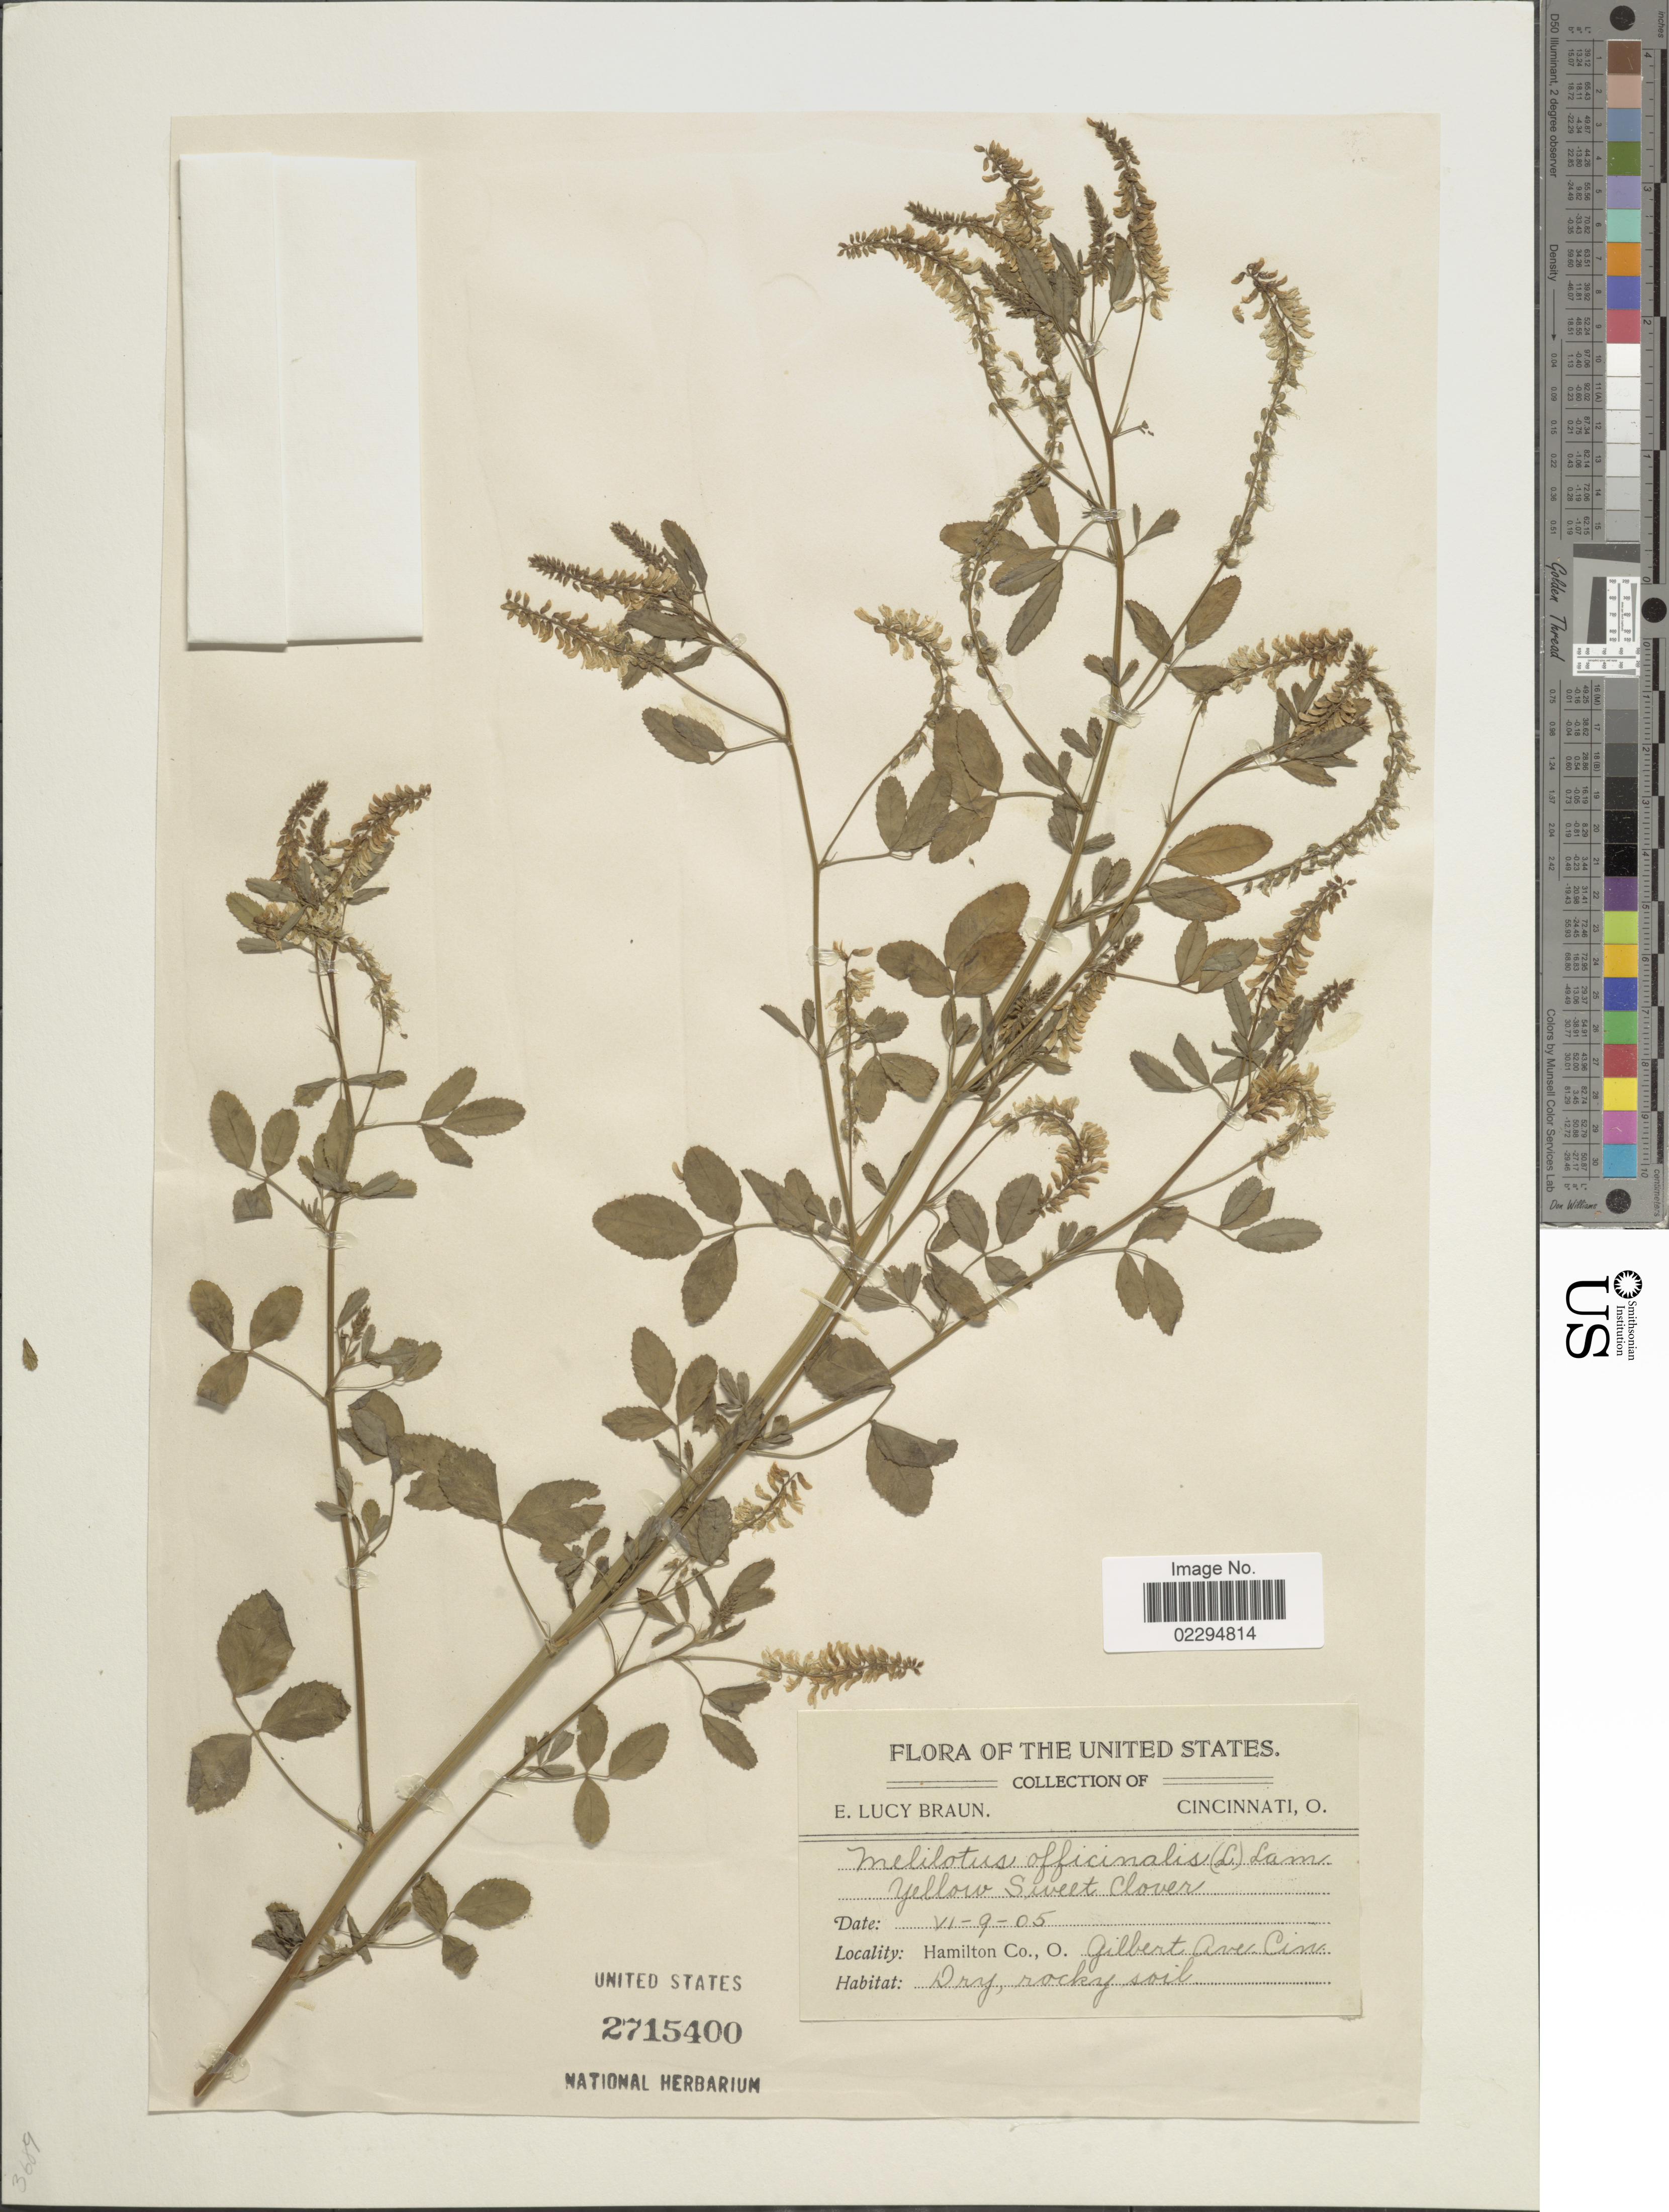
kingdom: Plantae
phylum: Tracheophyta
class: Magnoliopsida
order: Fabales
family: Fabaceae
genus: Melilotus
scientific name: Melilotus officinalis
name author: (L.) Lam.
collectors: E. L. Braun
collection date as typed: Transcribed d/m/y: 9/6/5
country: United States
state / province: Ohio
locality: Hamilton Co., Gilbert Ave Ci, Dry, rocky soil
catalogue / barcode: US 2715400